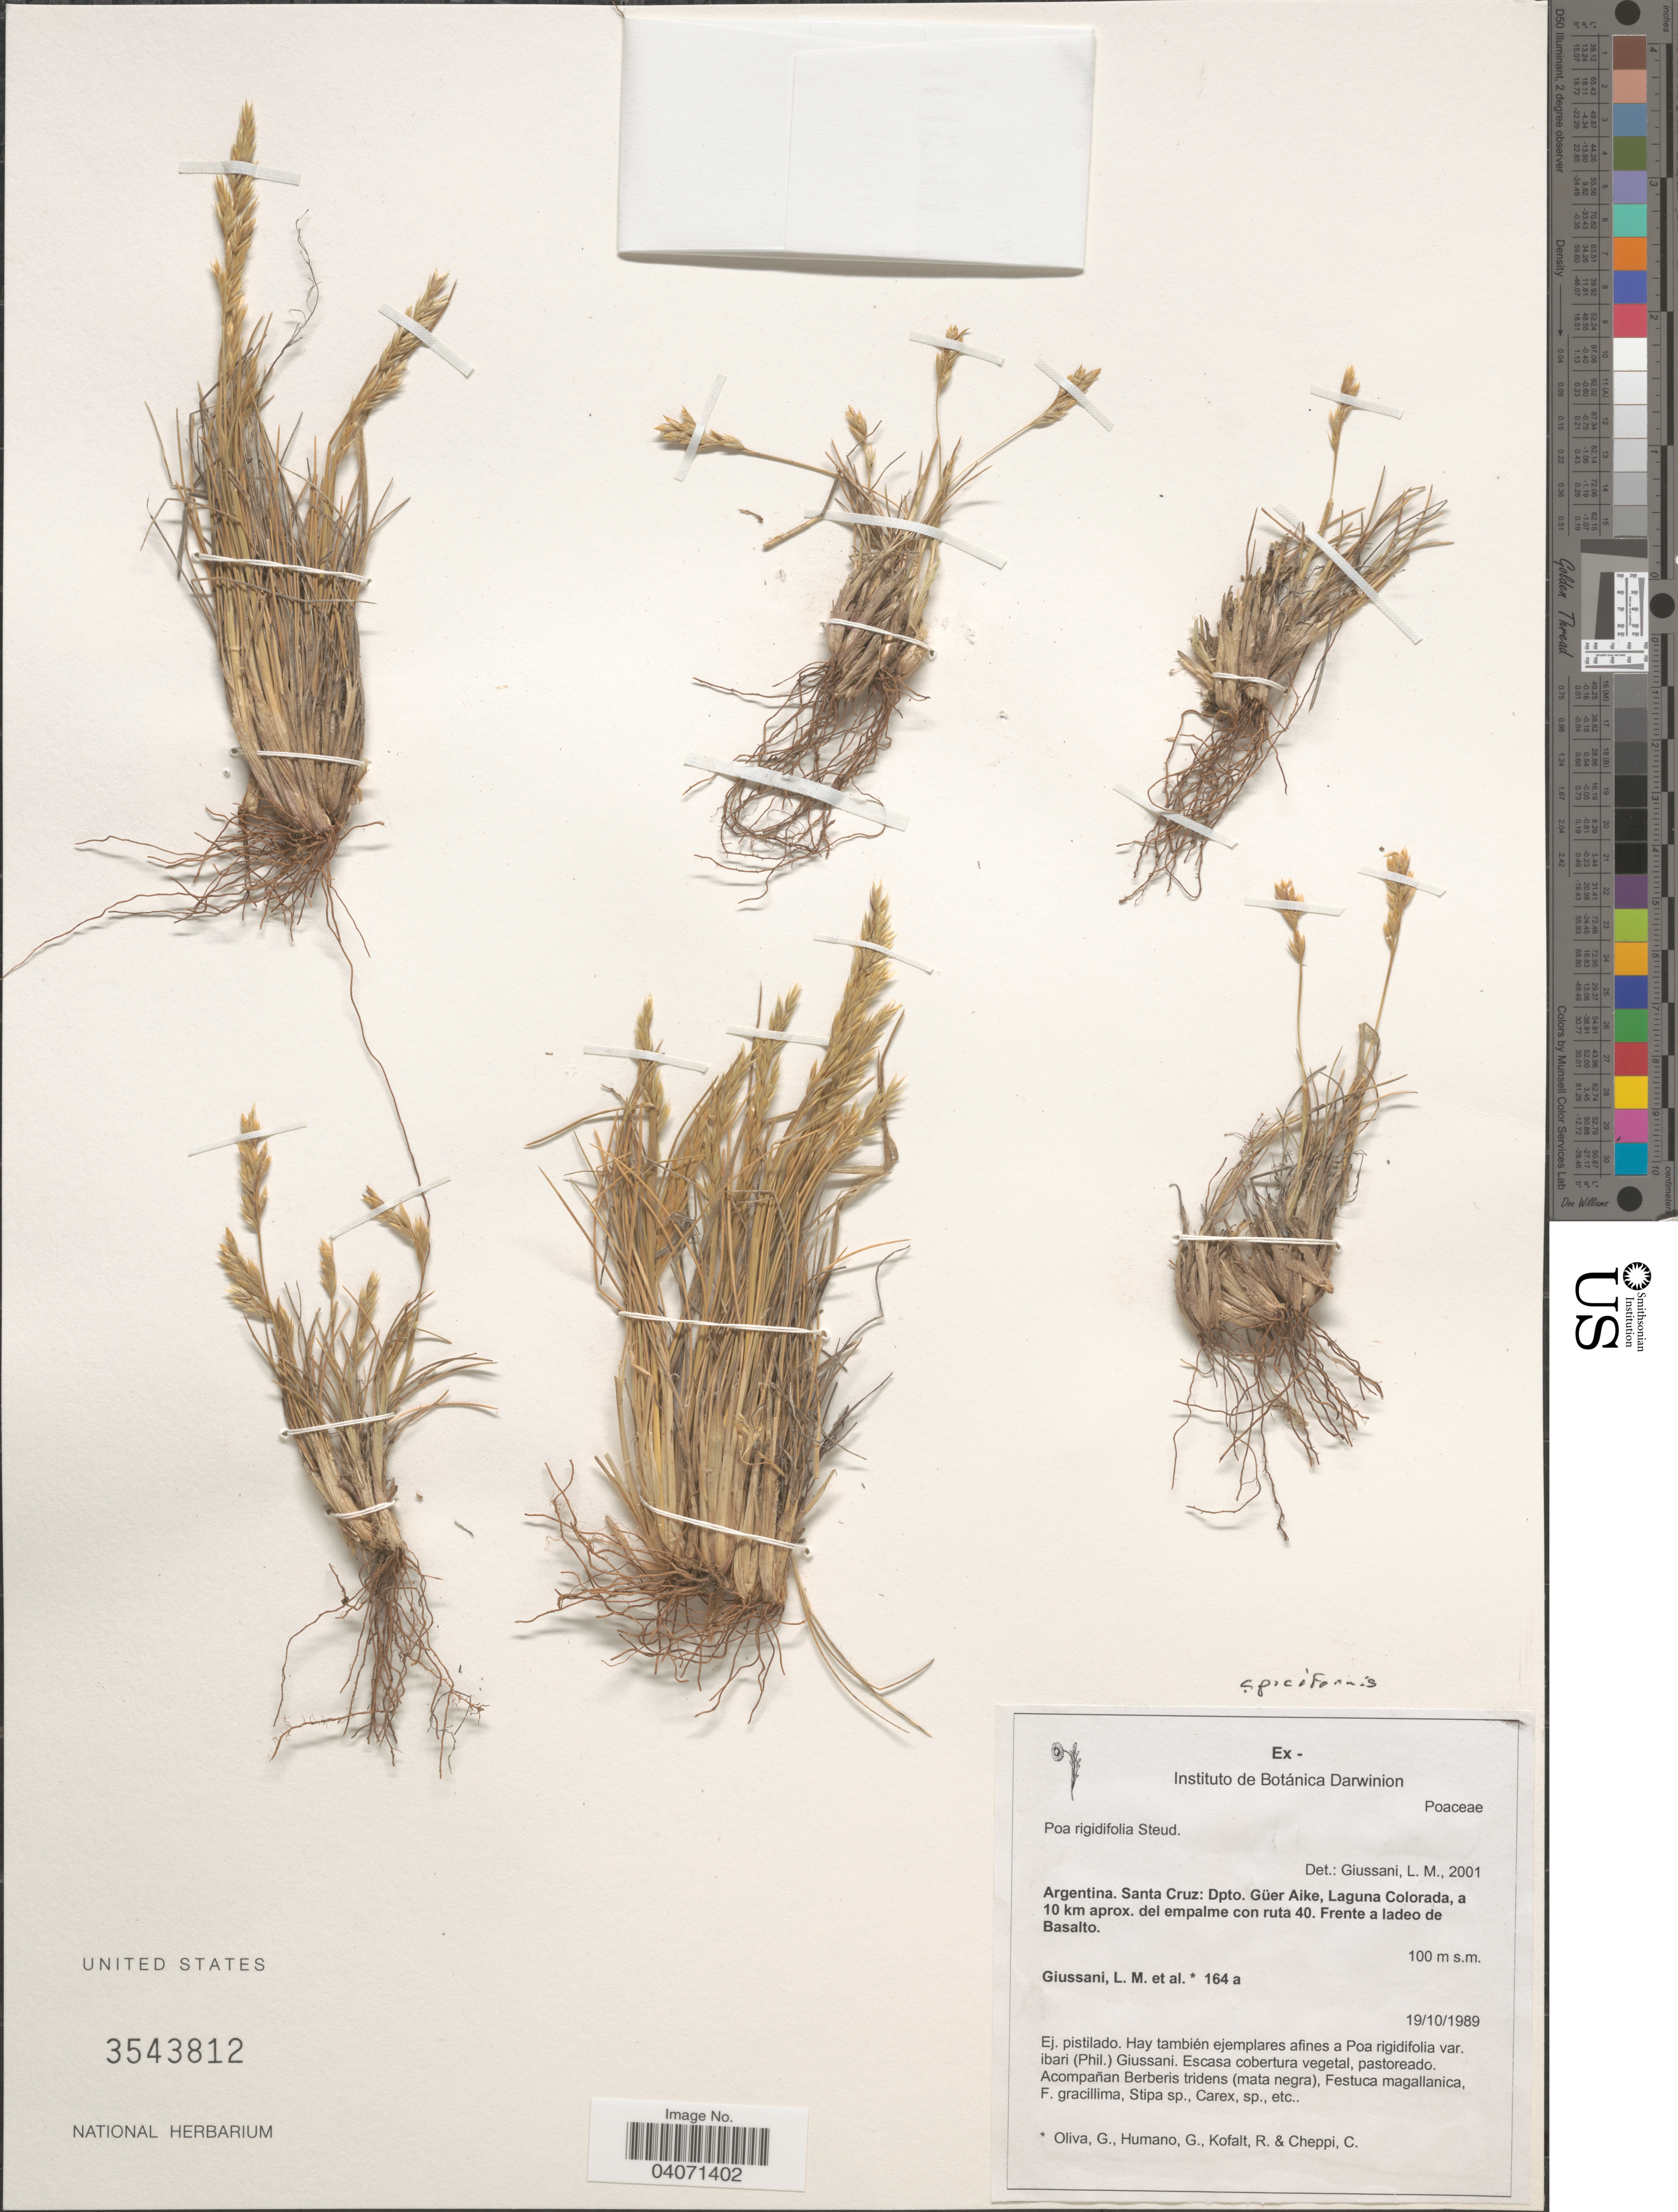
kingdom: Plantae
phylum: Tracheophyta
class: Liliopsida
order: Poales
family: Poaceae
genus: Poa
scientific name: Poa spiciformis var. spiciformis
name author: Steud.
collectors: L. Giussani, G. Oliva, G. Humano, R. Kofalt & C. Cheppi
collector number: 164a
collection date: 1989-10-19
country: Argentina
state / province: Santa Cruz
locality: Dpto. Güer Aike, Laguna Colorada, a 10 km aprox. del emplame con ruta 40. Frente a ladeo de Basalto.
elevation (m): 100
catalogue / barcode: US 3543812